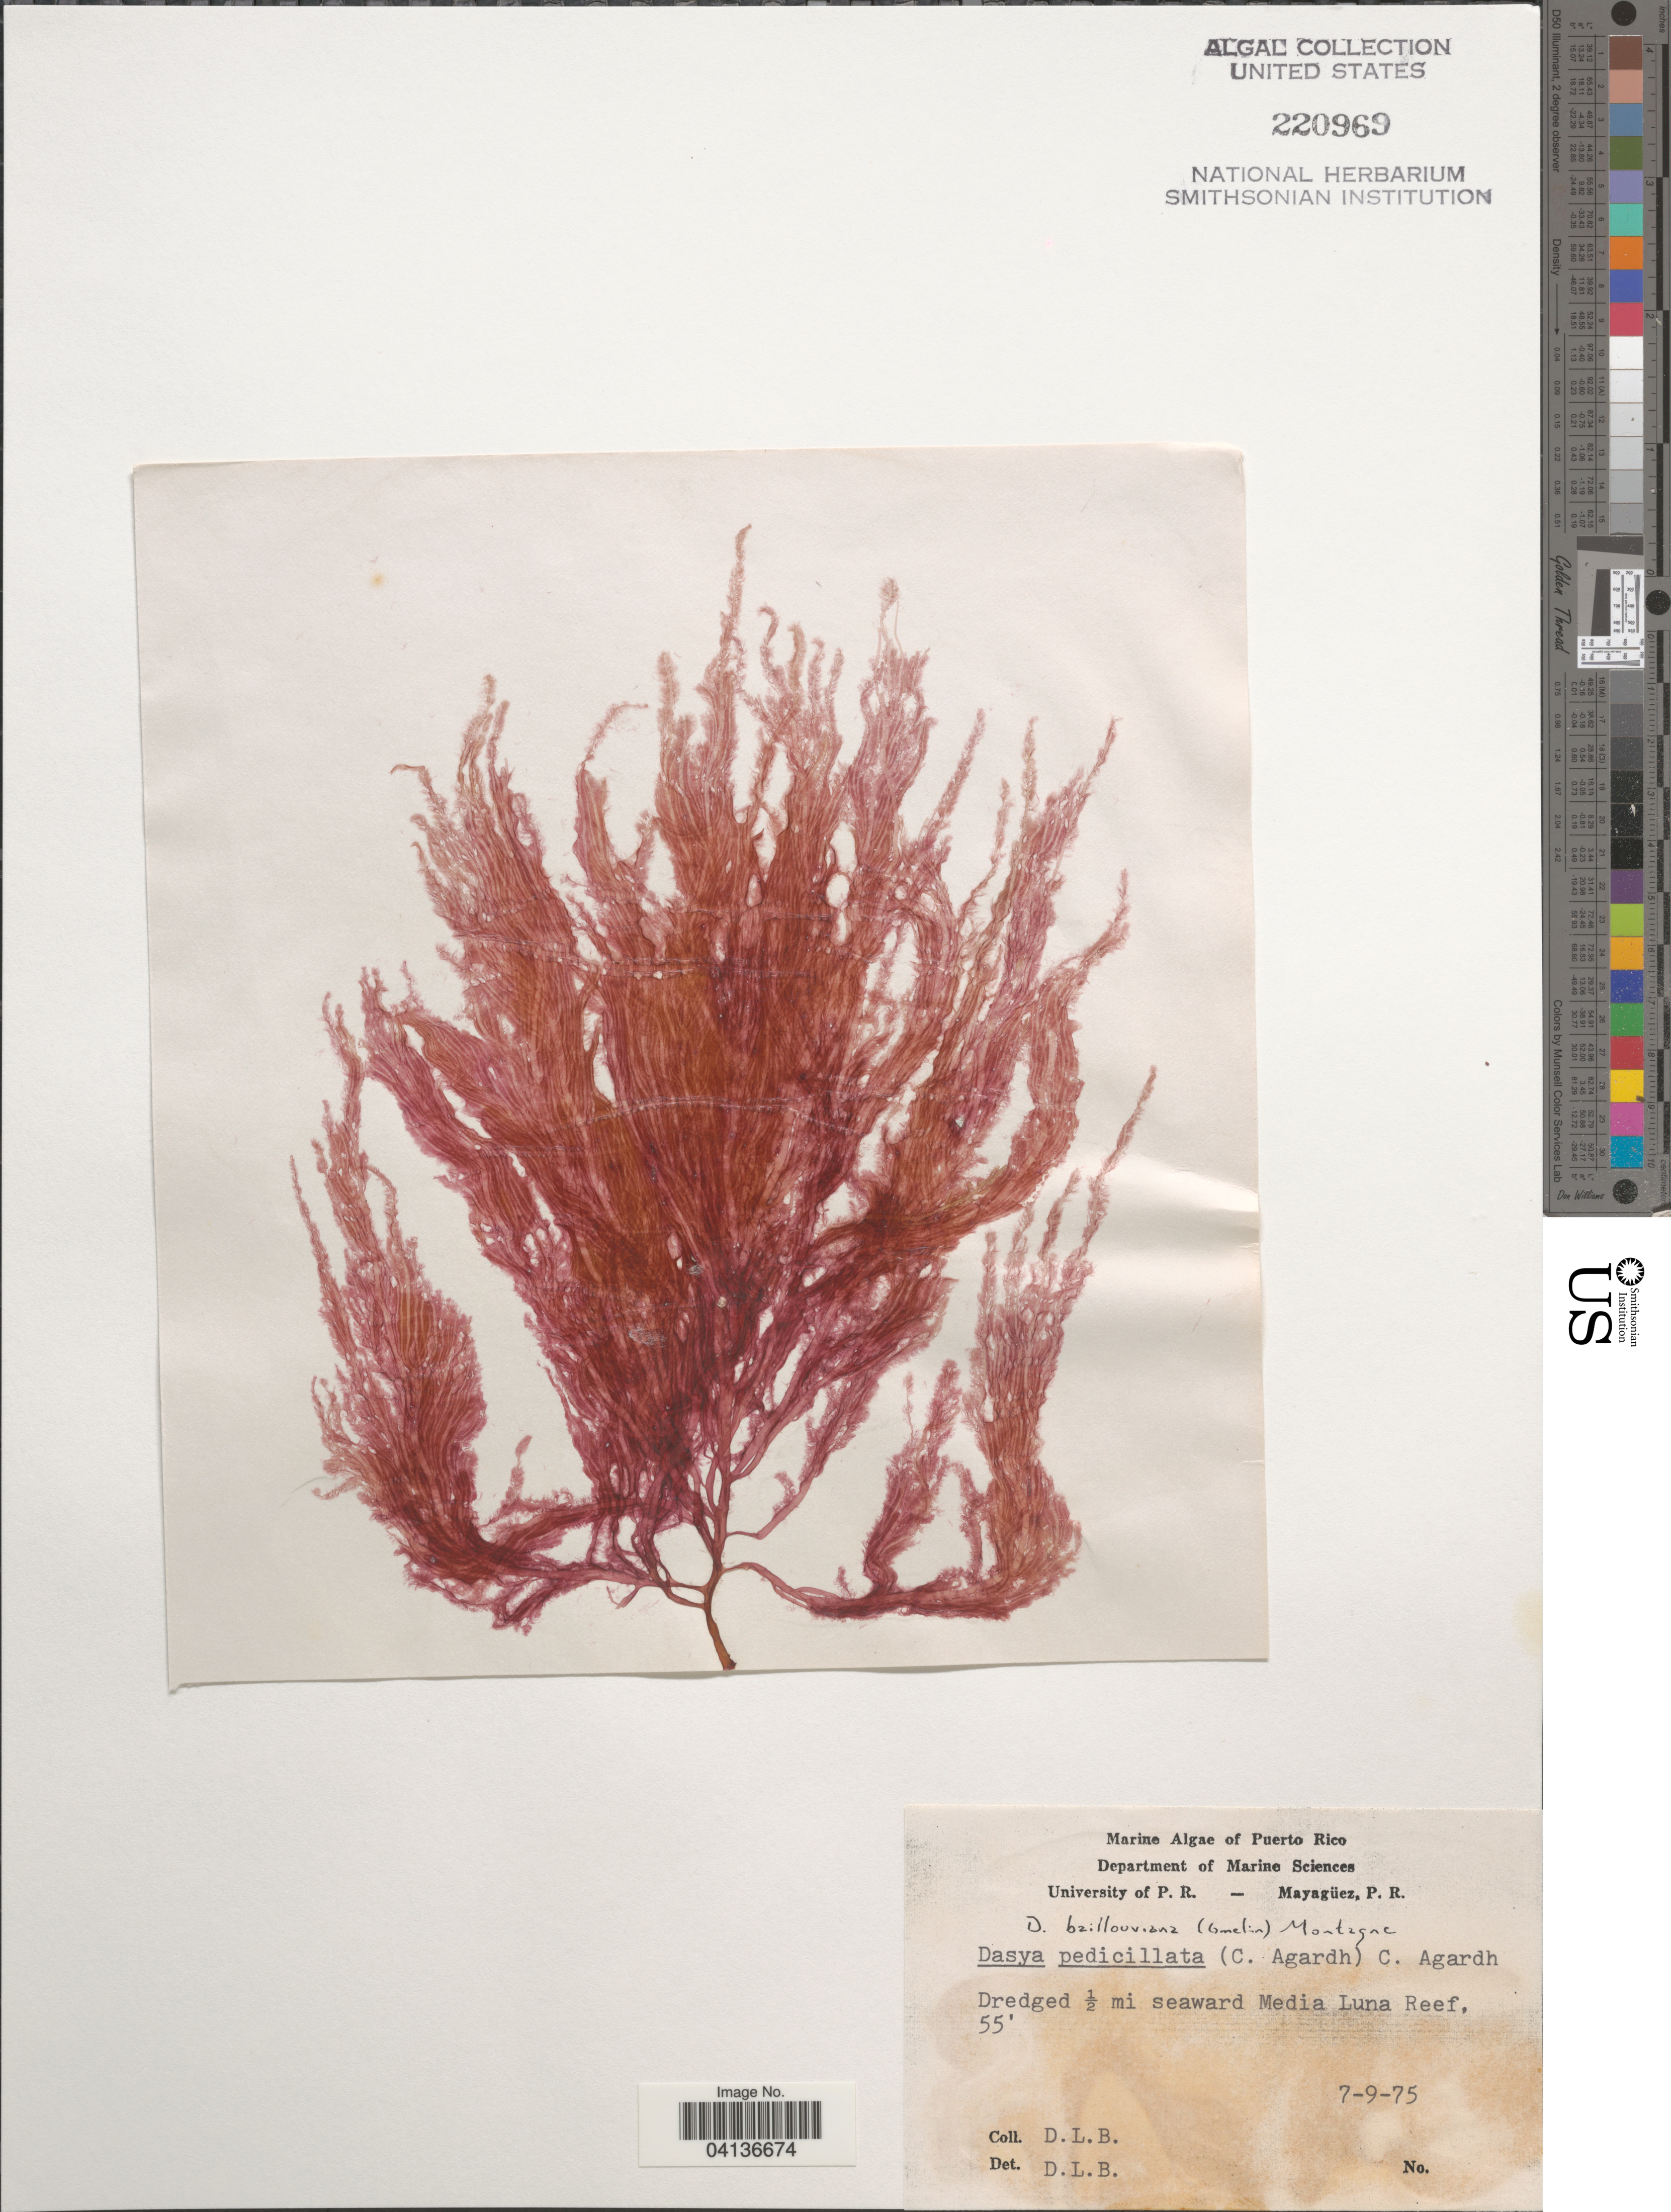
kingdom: Plantae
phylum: Rhodophyta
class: Florideophyceae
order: Ceramiales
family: Dasyaceae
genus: Dasya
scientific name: Dasya pedicellata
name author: (C. Agardh) C. Agardh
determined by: Algae name updating Project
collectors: D. L. B.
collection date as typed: Transcribed d/m/y: 9/7/75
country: Puerto Rico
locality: Dredged ½ mi seaward Media Luna Reef.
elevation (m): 17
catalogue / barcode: US 220969